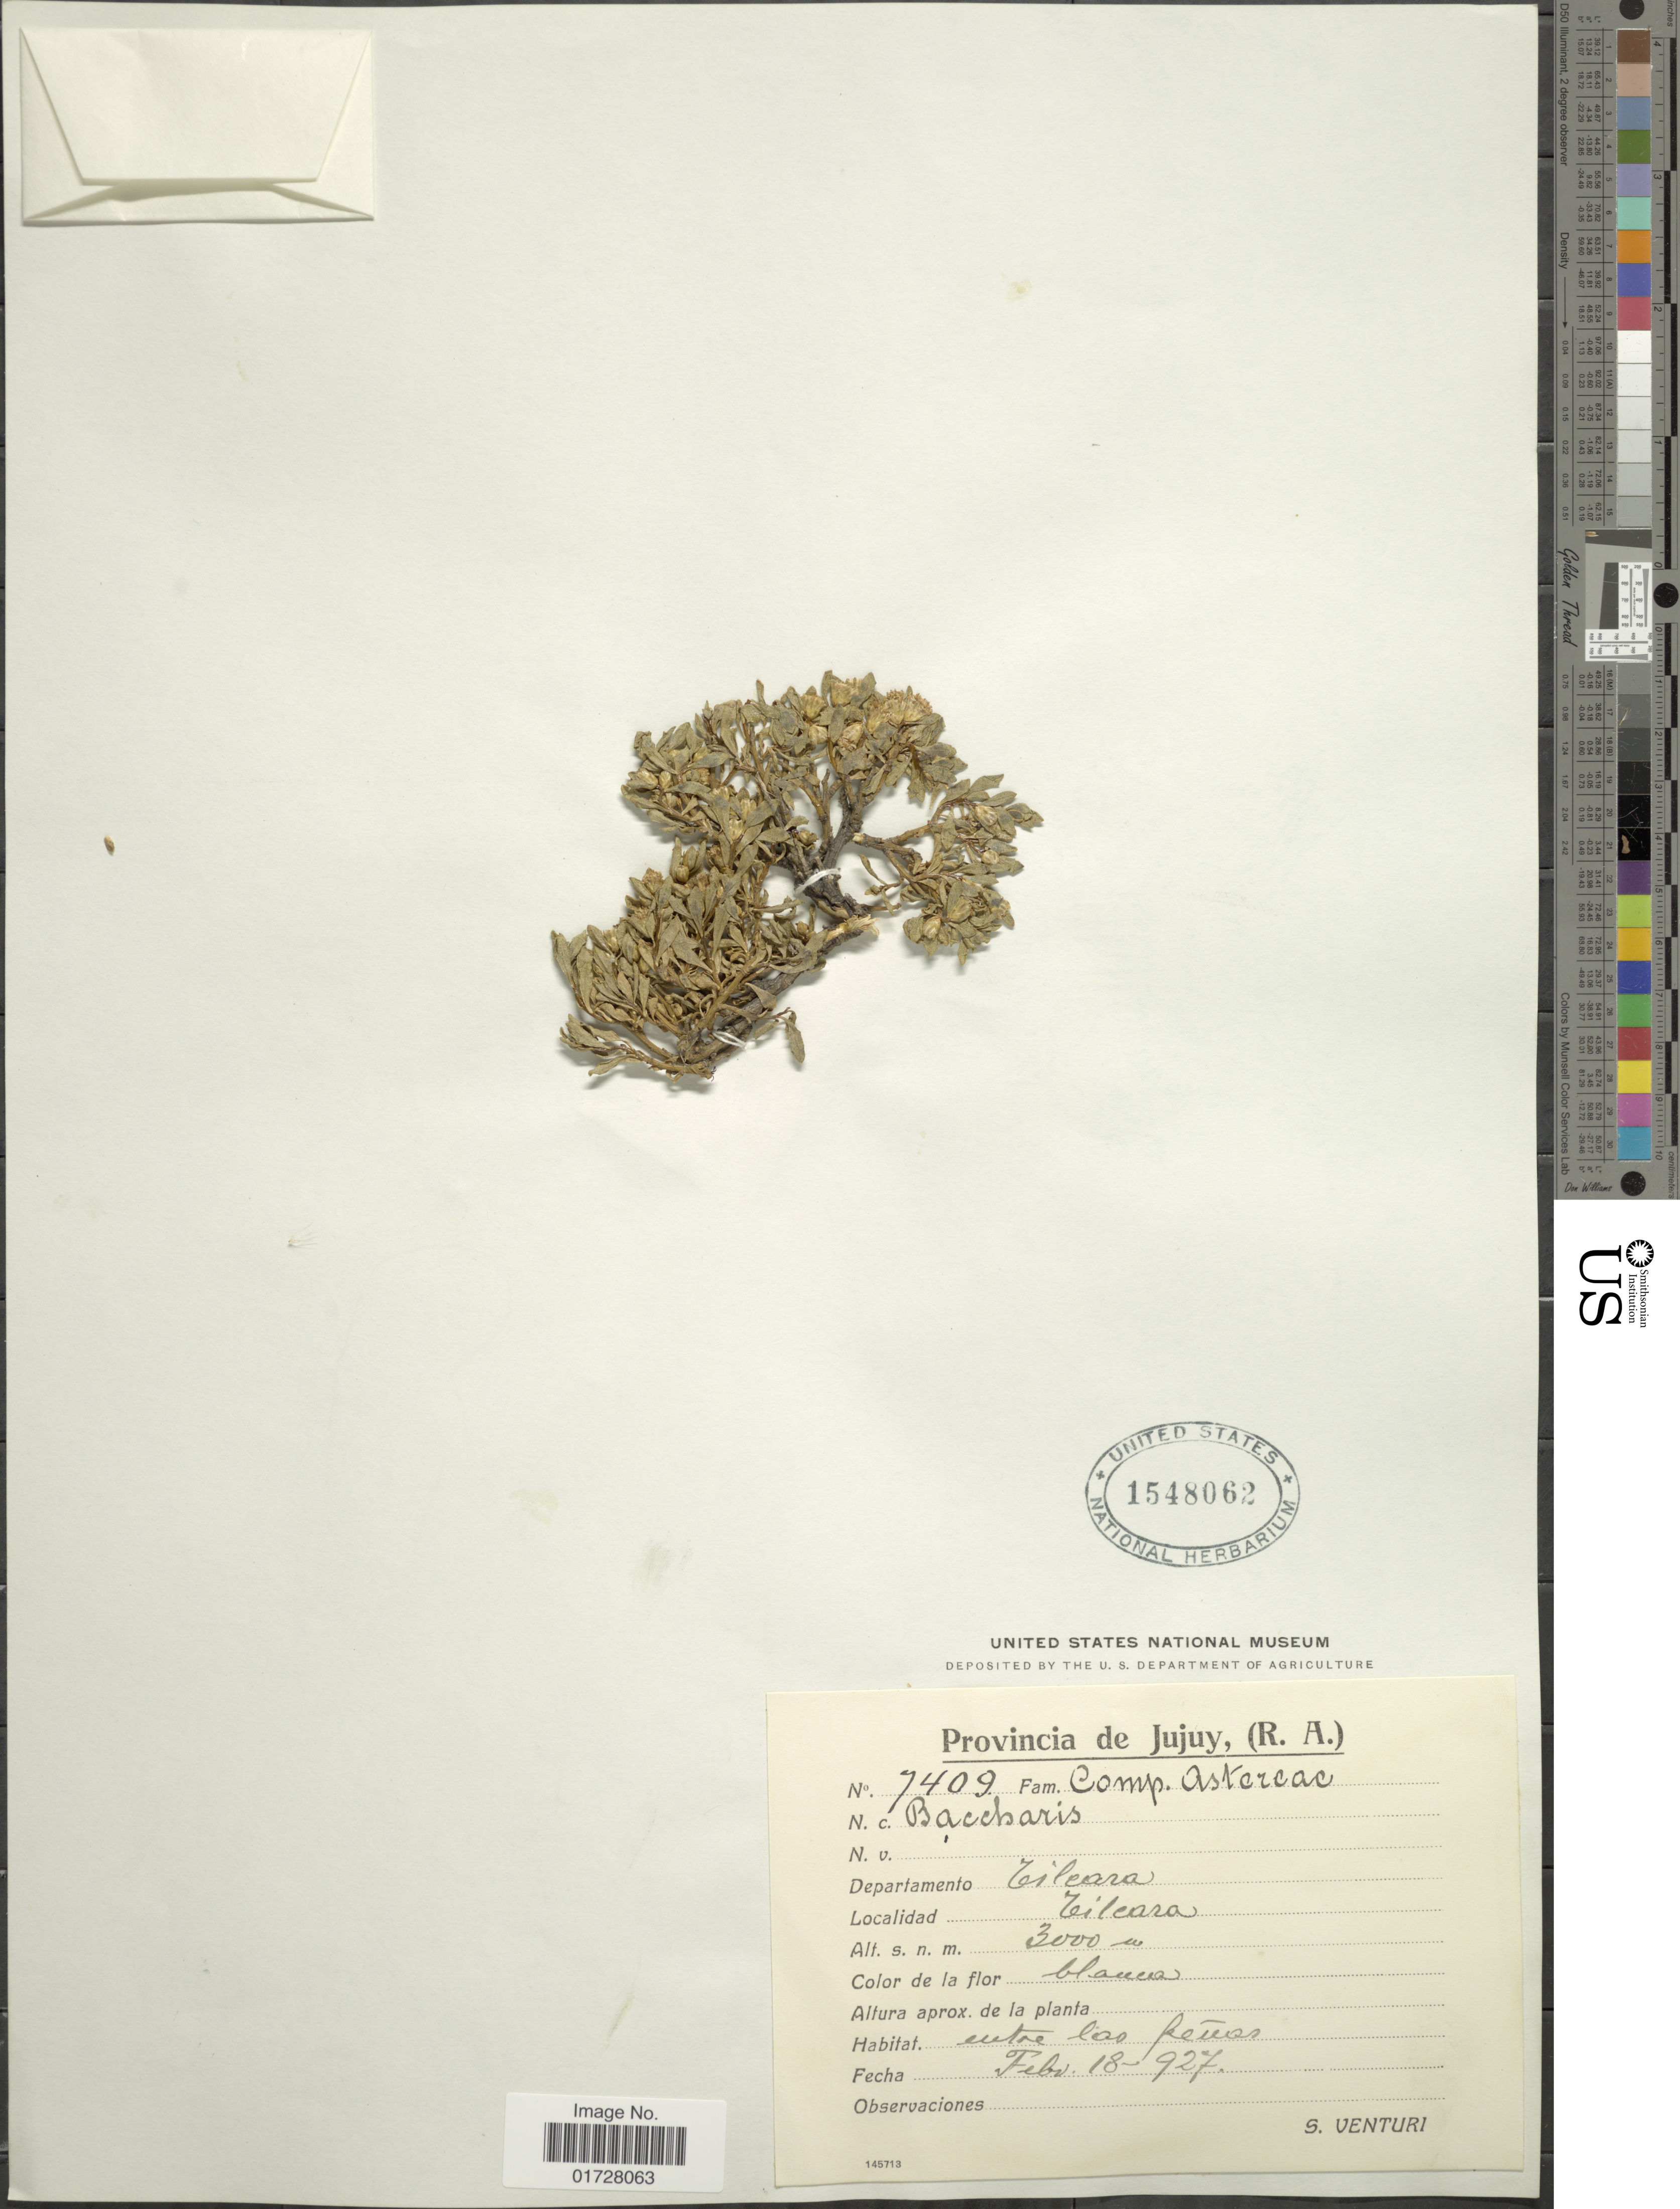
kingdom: Plantae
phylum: Tracheophyta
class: Magnoliopsida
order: Asterales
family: Asteraceae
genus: Baccharis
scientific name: Baccharis sp.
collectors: S. Venturi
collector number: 7409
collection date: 1927-02-18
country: Argentina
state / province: Jujuy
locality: Departamento Tilcara, Tilcara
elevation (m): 3000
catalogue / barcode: US 1548062